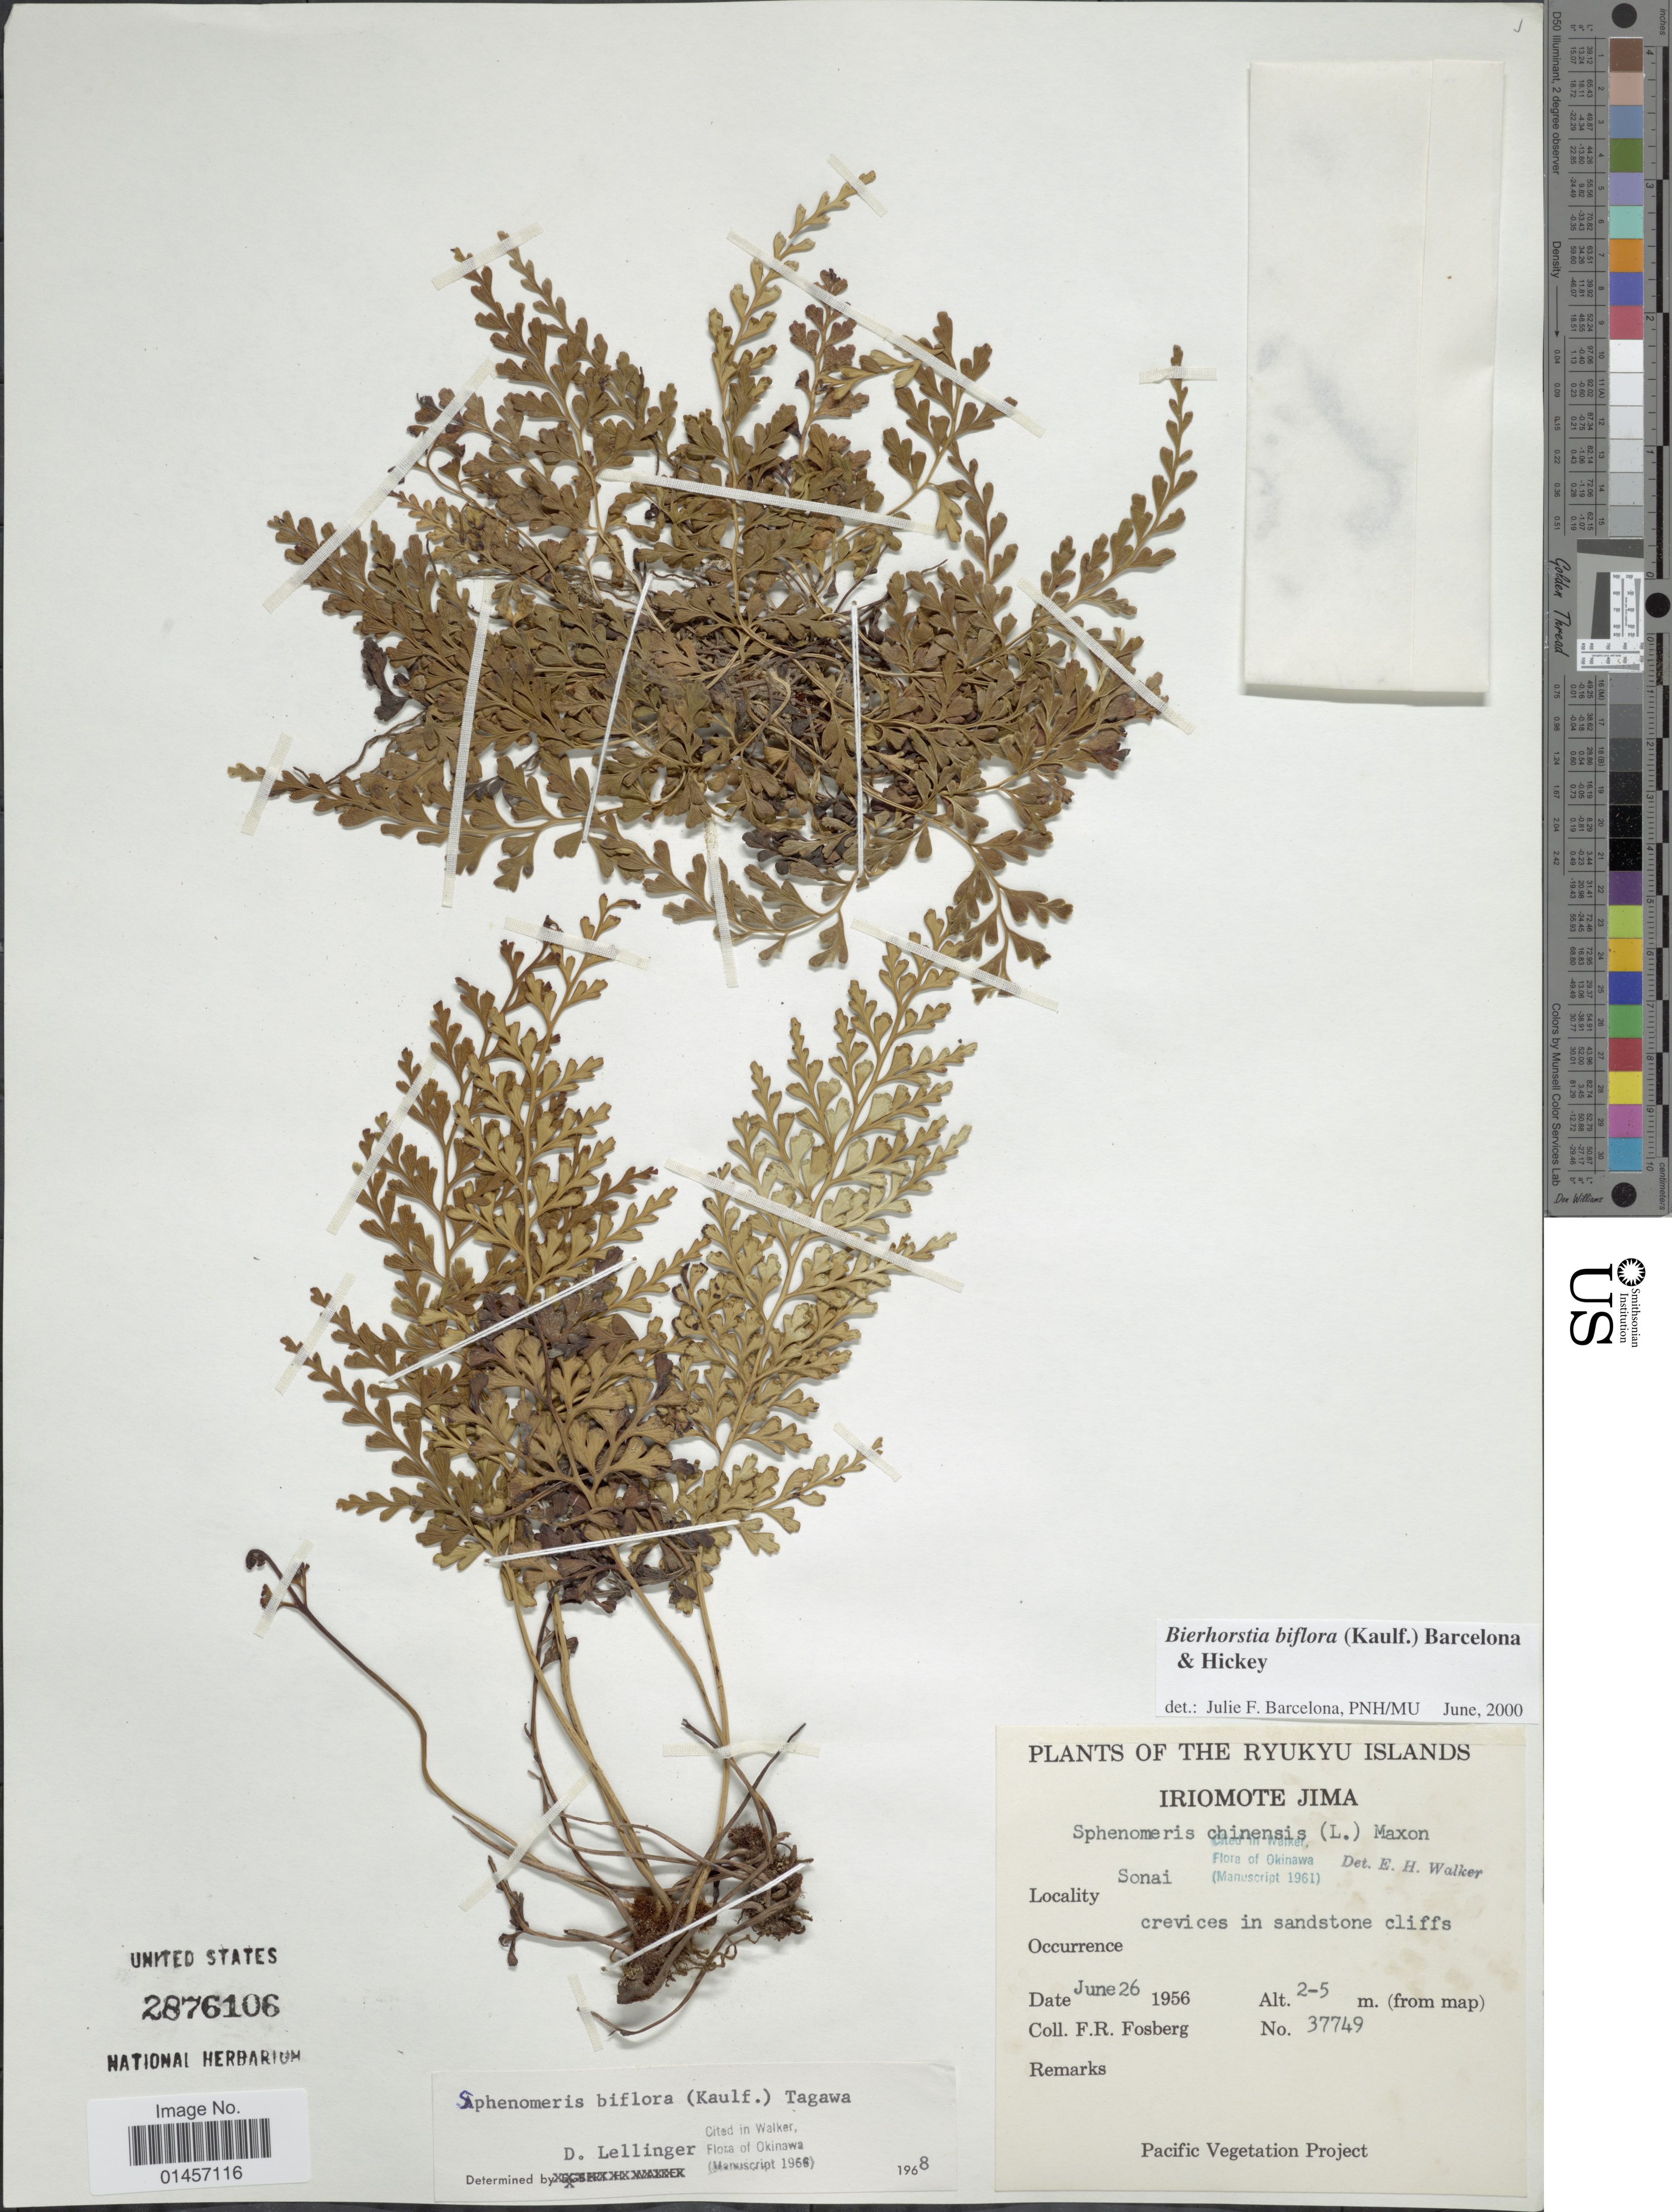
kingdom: Plantae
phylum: Tracheophyta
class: Polypodiopsida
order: Polypodiales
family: Lindsaeaceae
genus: Sphenomeris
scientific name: Sphenomeris biflora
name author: (Kaulf.) Mett.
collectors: F. R. Fosberg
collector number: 37749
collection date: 1956-06-26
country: Japan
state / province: Okinawa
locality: Ryukyu Islands, Iriomote Jima, Sonai.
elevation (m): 2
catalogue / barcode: US 2876106